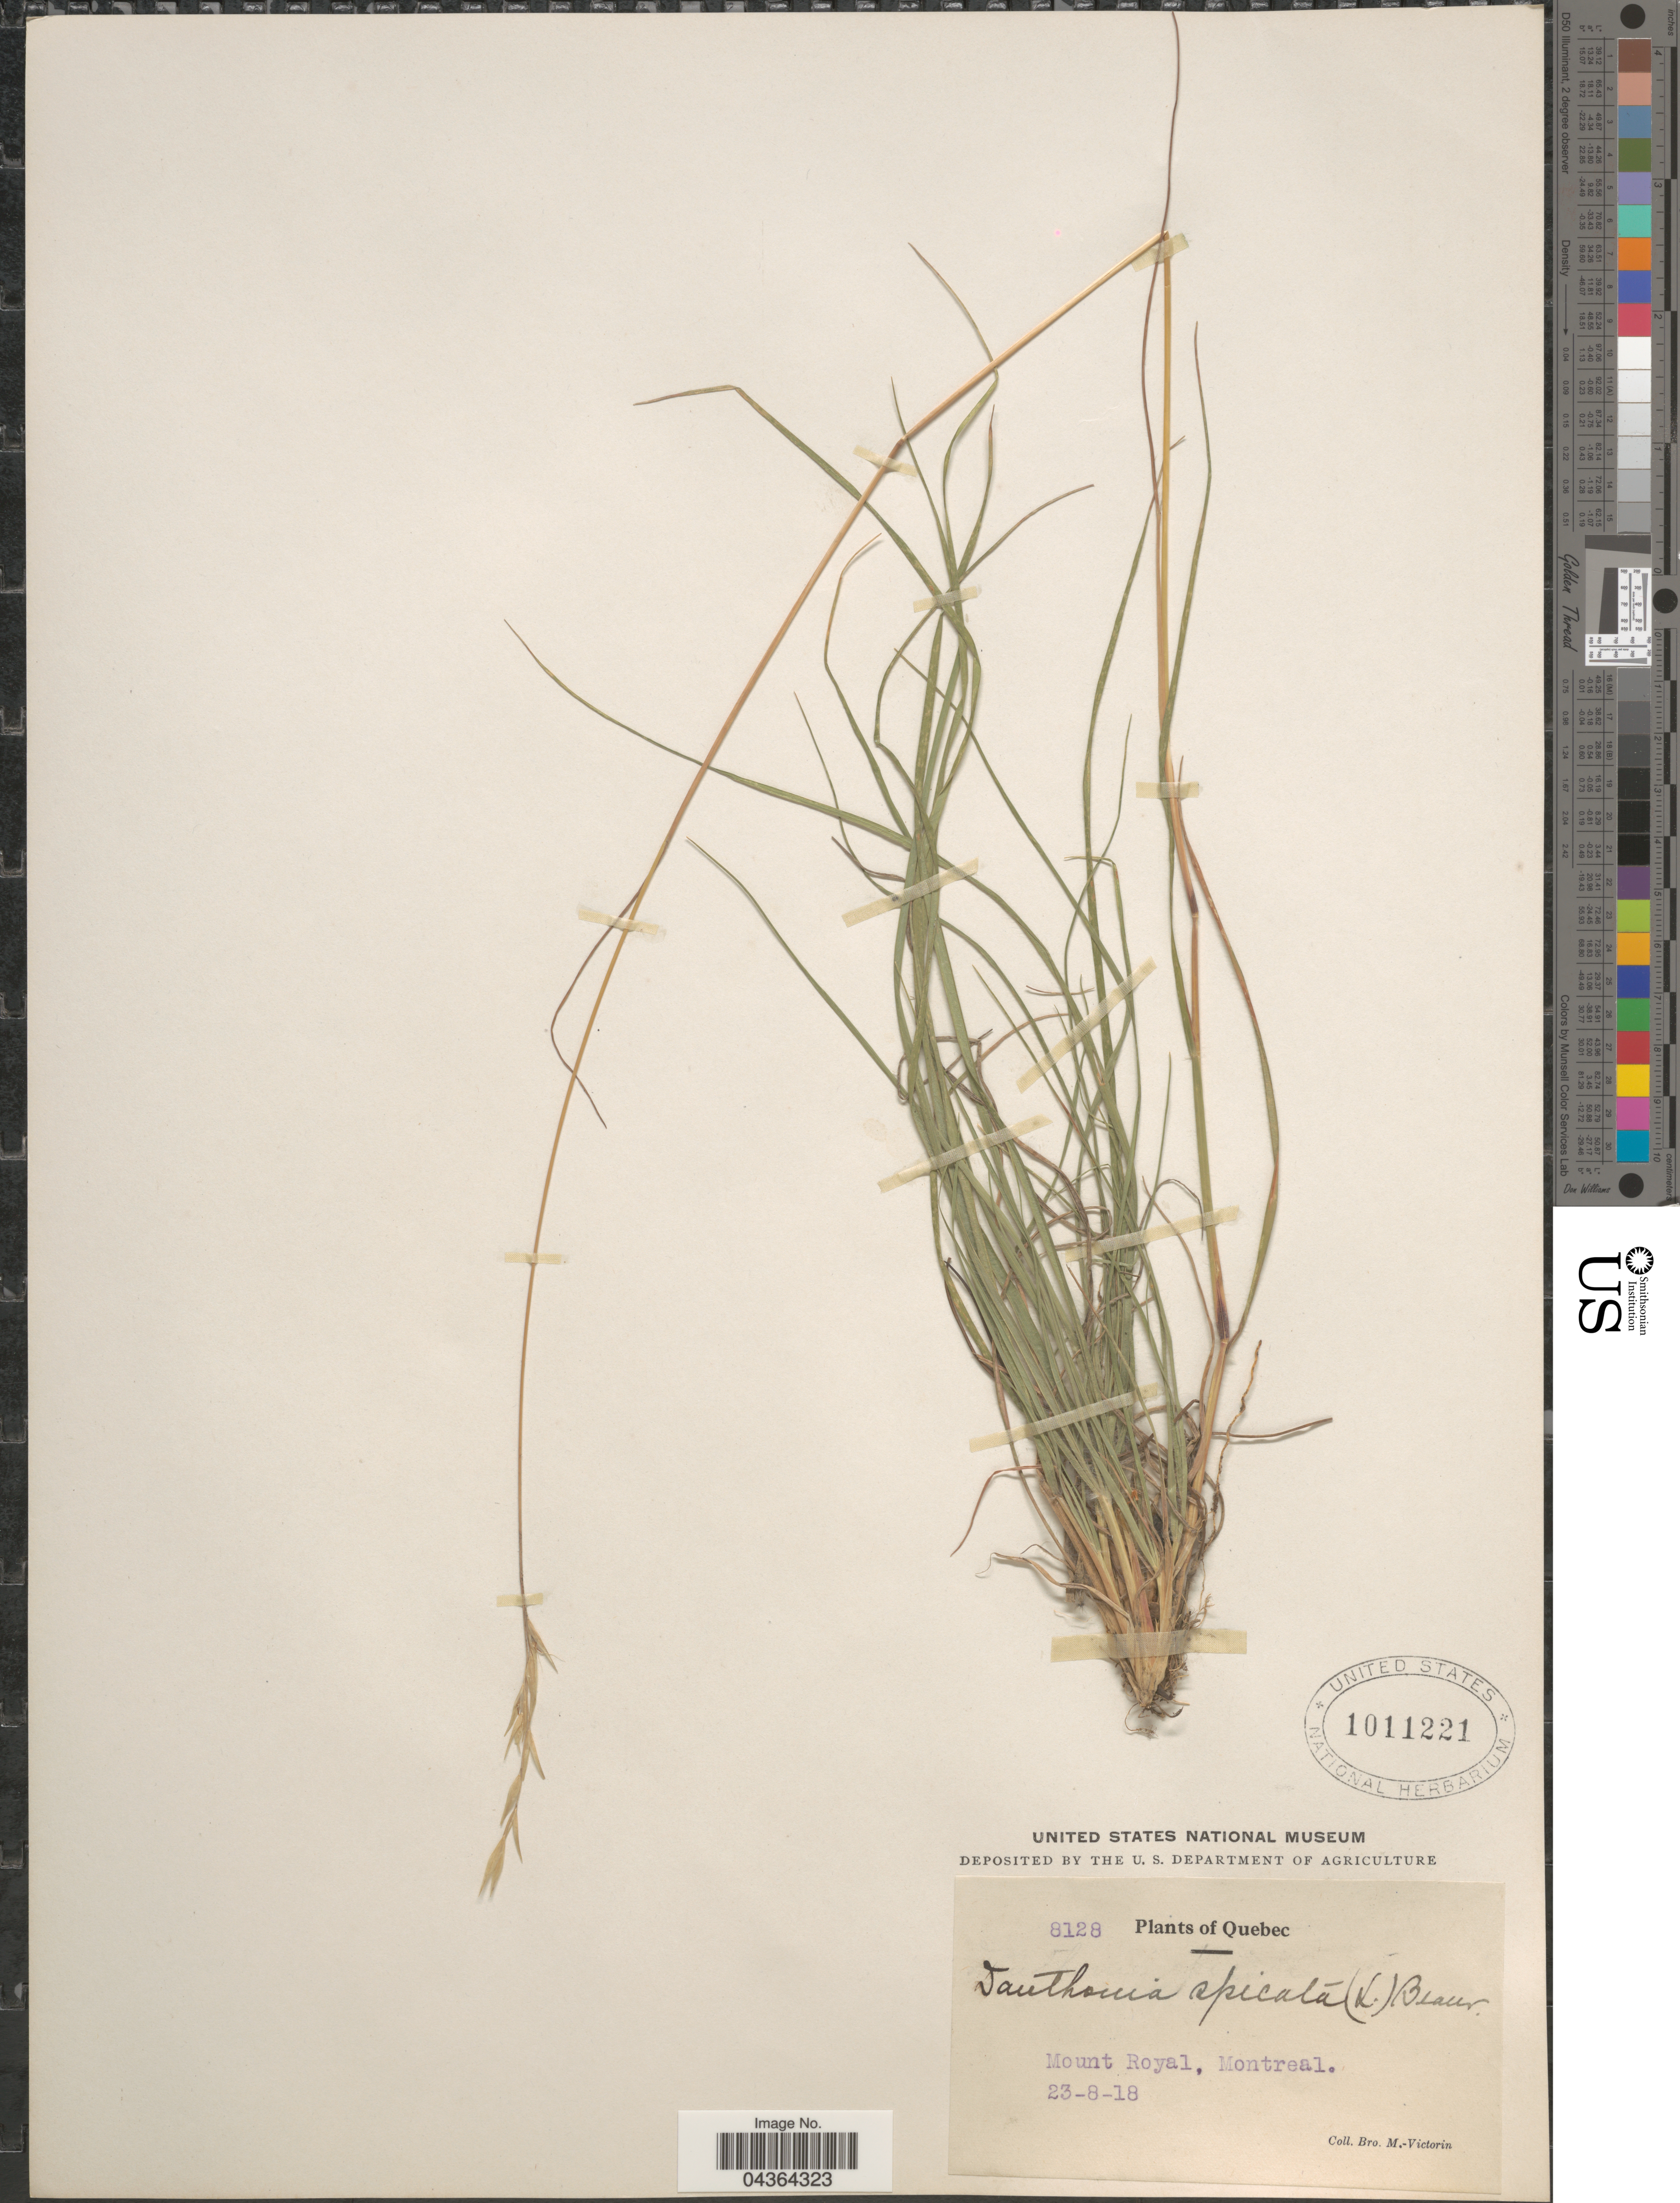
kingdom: Plantae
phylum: Tracheophyta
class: Liliopsida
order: Poales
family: Poaceae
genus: Danthonia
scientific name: Danthonia spicata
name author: (L.) P. Beauv. ex Roem. & Schult.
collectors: Fr. Marie-Victorin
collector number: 8128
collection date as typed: Transcribed d/m/y: 23/8/18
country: Canada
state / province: Quebec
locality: Mount Royal, Montreal.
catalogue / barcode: US 1011221